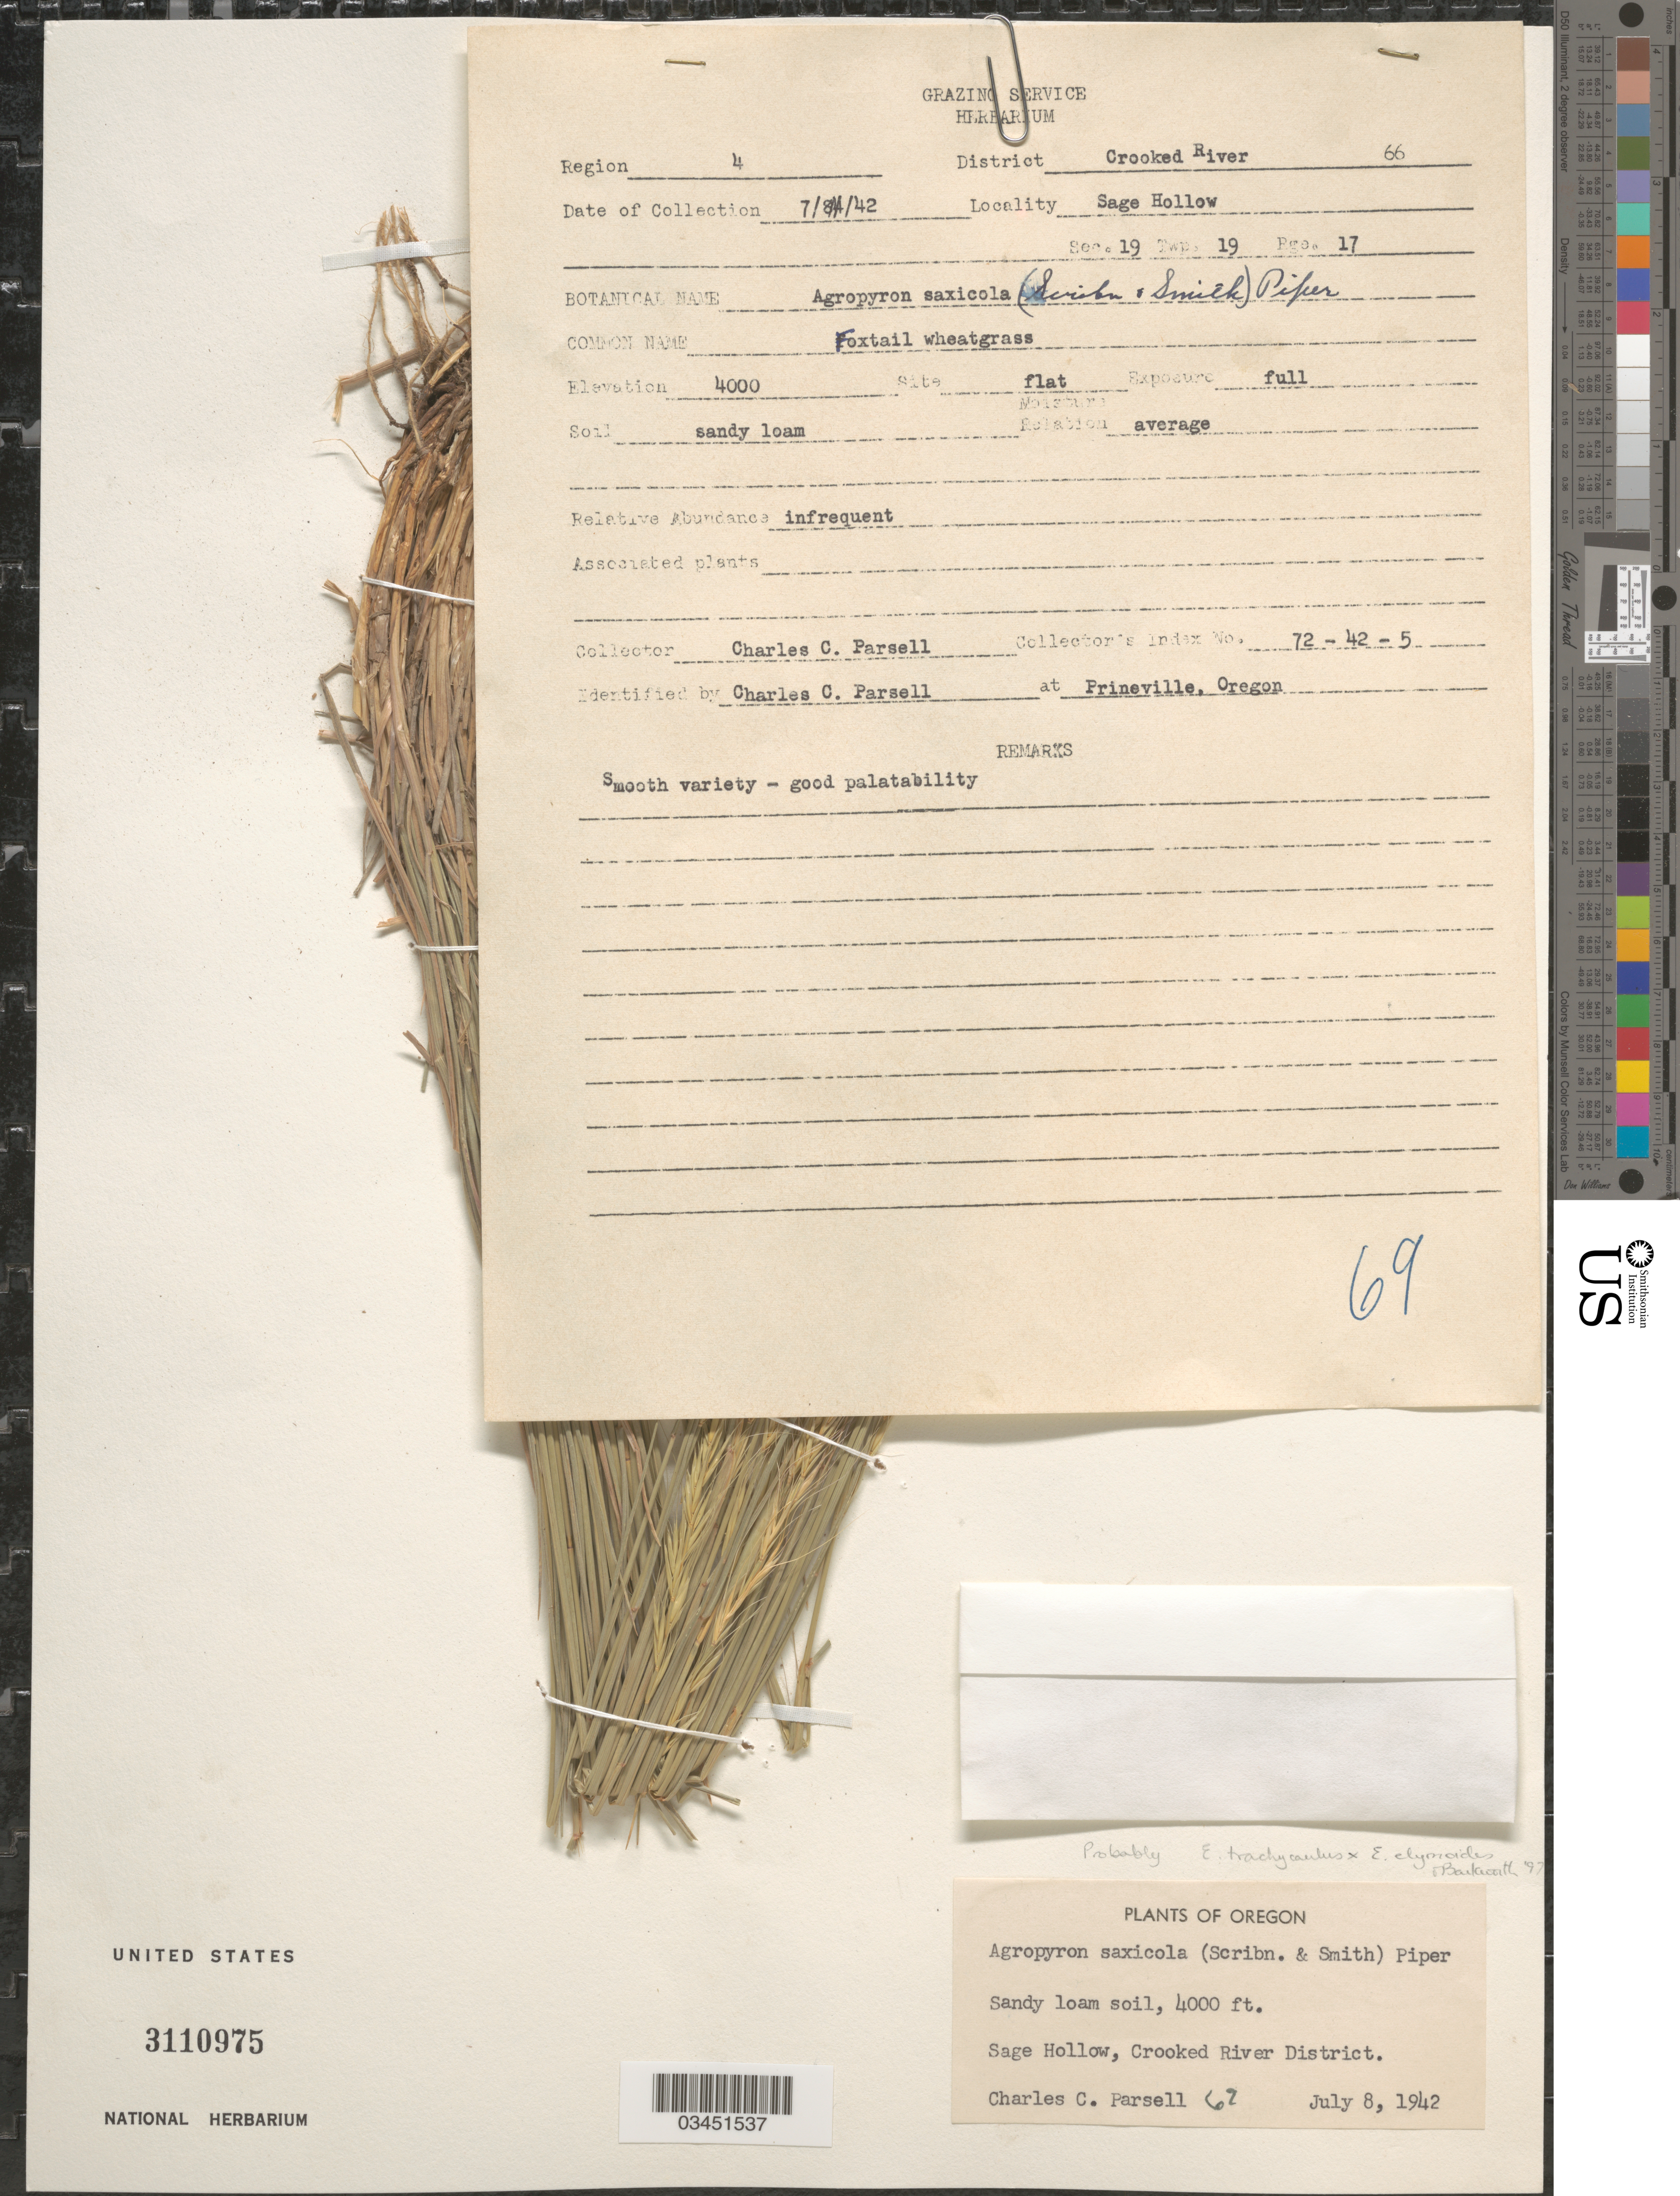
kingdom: Plantae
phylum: Tracheophyta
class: Liliopsida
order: Poales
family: Poaceae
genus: Pseudelymus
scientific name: x Pseudelymus saxicola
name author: (Scribn. & J.G. Sm.) Barkworth & Dewey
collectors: C. Parsell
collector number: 62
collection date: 1941-07-08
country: United States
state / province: Oregon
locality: Sage Hollow, Crooked River District.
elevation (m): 1219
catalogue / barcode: US 3110975